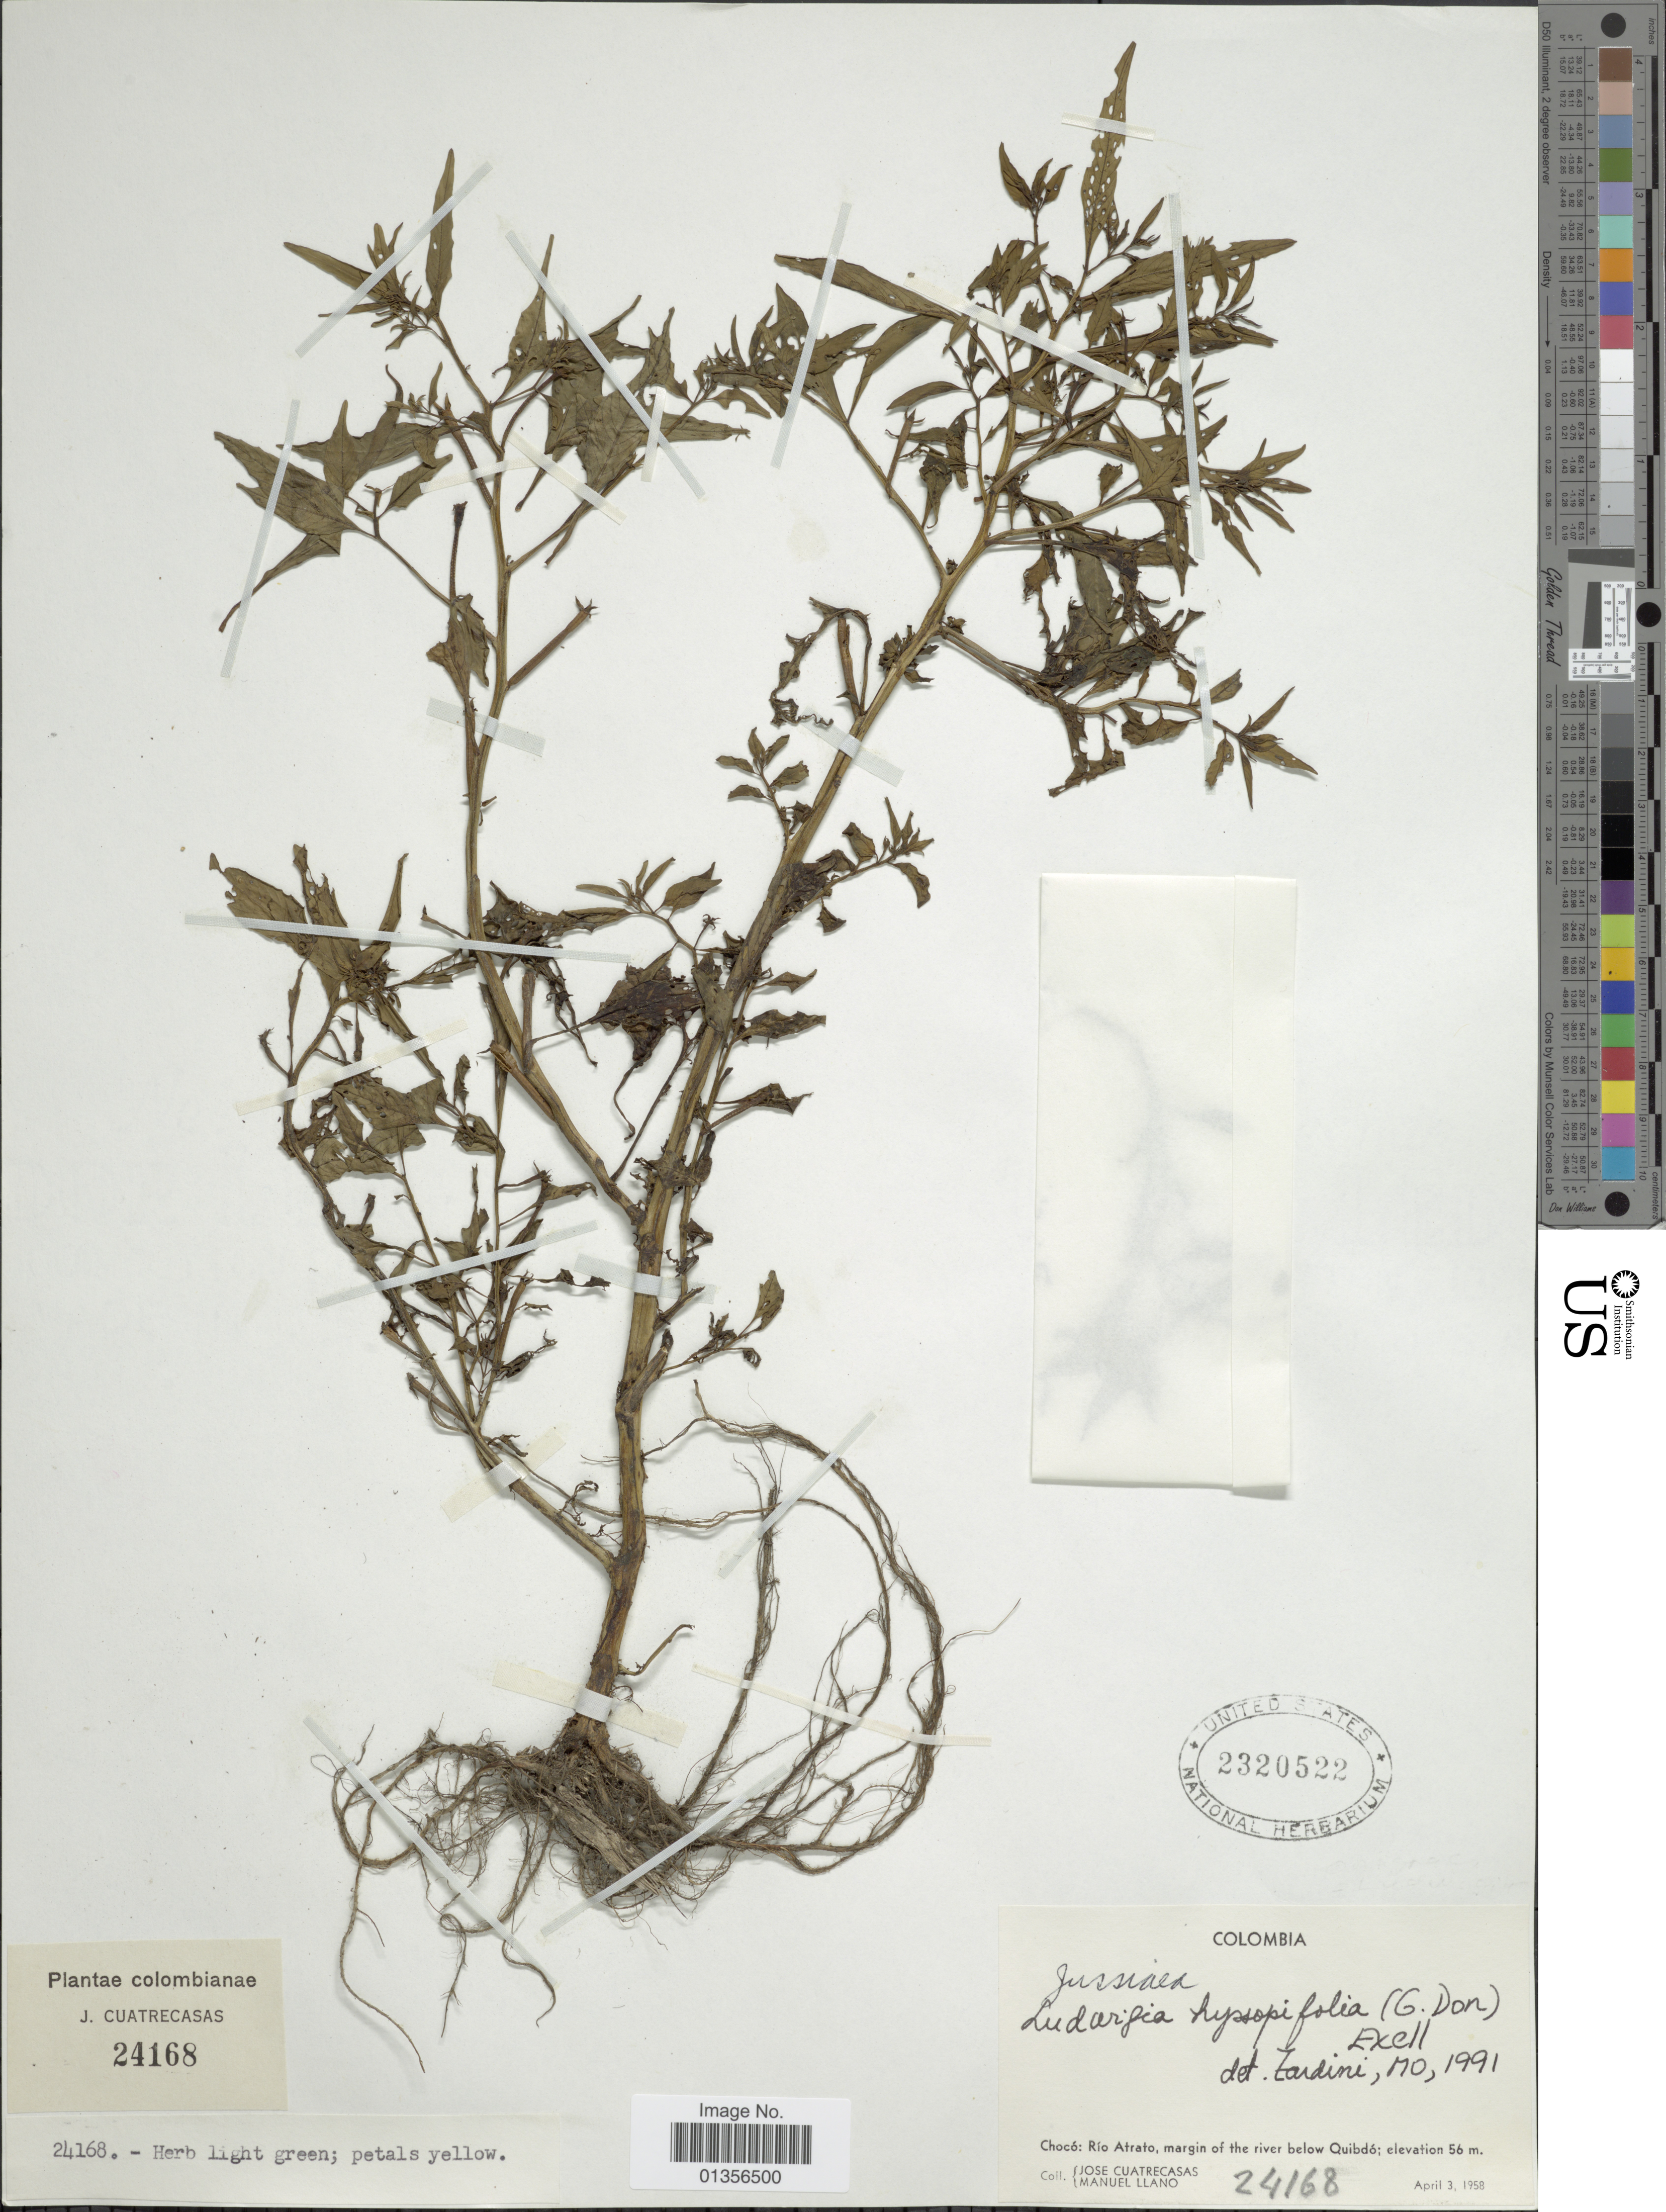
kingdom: Plantae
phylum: Tracheophyta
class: Magnoliopsida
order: Myrtales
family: Onagraceae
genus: Ludwigia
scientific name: Ludwigia hyssopifolia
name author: (G. Don) Exell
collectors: -. Cuatercasas & M. d. Llano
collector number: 24168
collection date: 1958-04-03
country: Colombia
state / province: Chocó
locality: Río Atrato, margin of the river below Quibdó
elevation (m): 56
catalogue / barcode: US 2320522